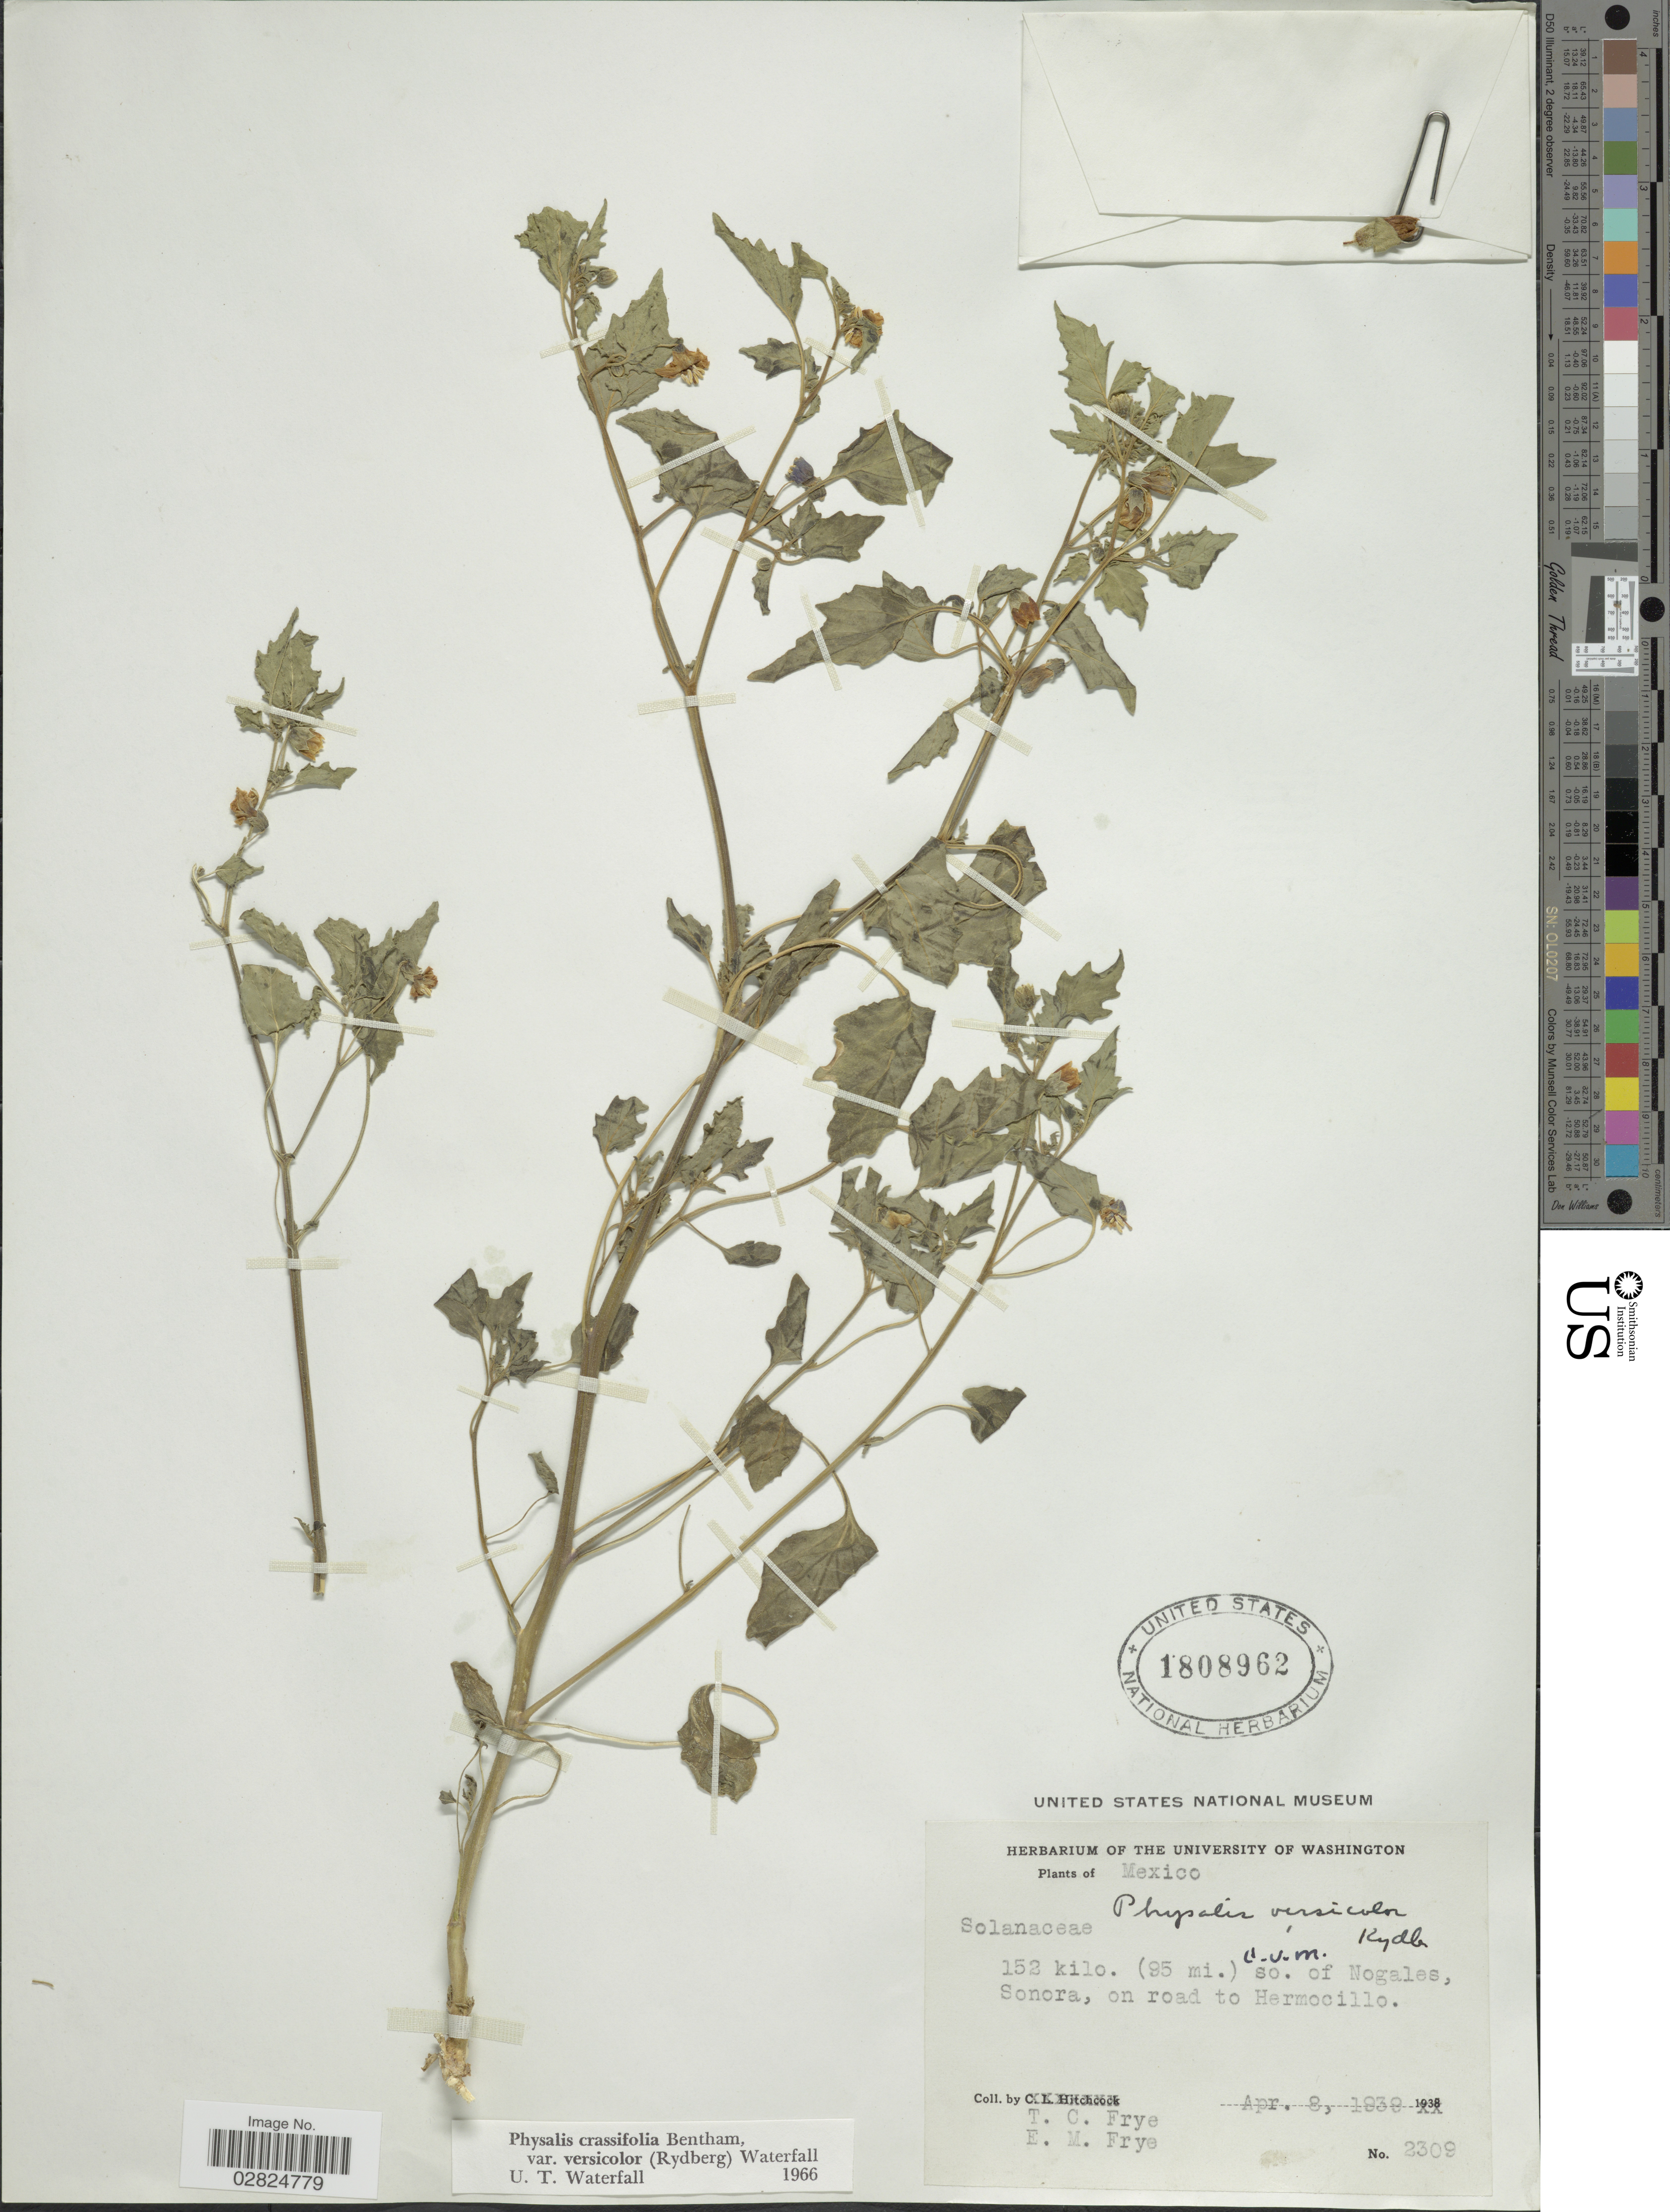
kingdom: Plantae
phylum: Tracheophyta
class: Magnoliopsida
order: Solanales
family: Solanaceae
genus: Physalis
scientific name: Physalis crassifolia var. versicolor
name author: Benth.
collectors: T. C. Frye & E. Frye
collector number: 2309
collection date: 1939-04-08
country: Mexico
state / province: Sonora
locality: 152 kilo. (95 mi.) so. of Nogales, on road to Hermocillo.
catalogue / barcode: US 1808962